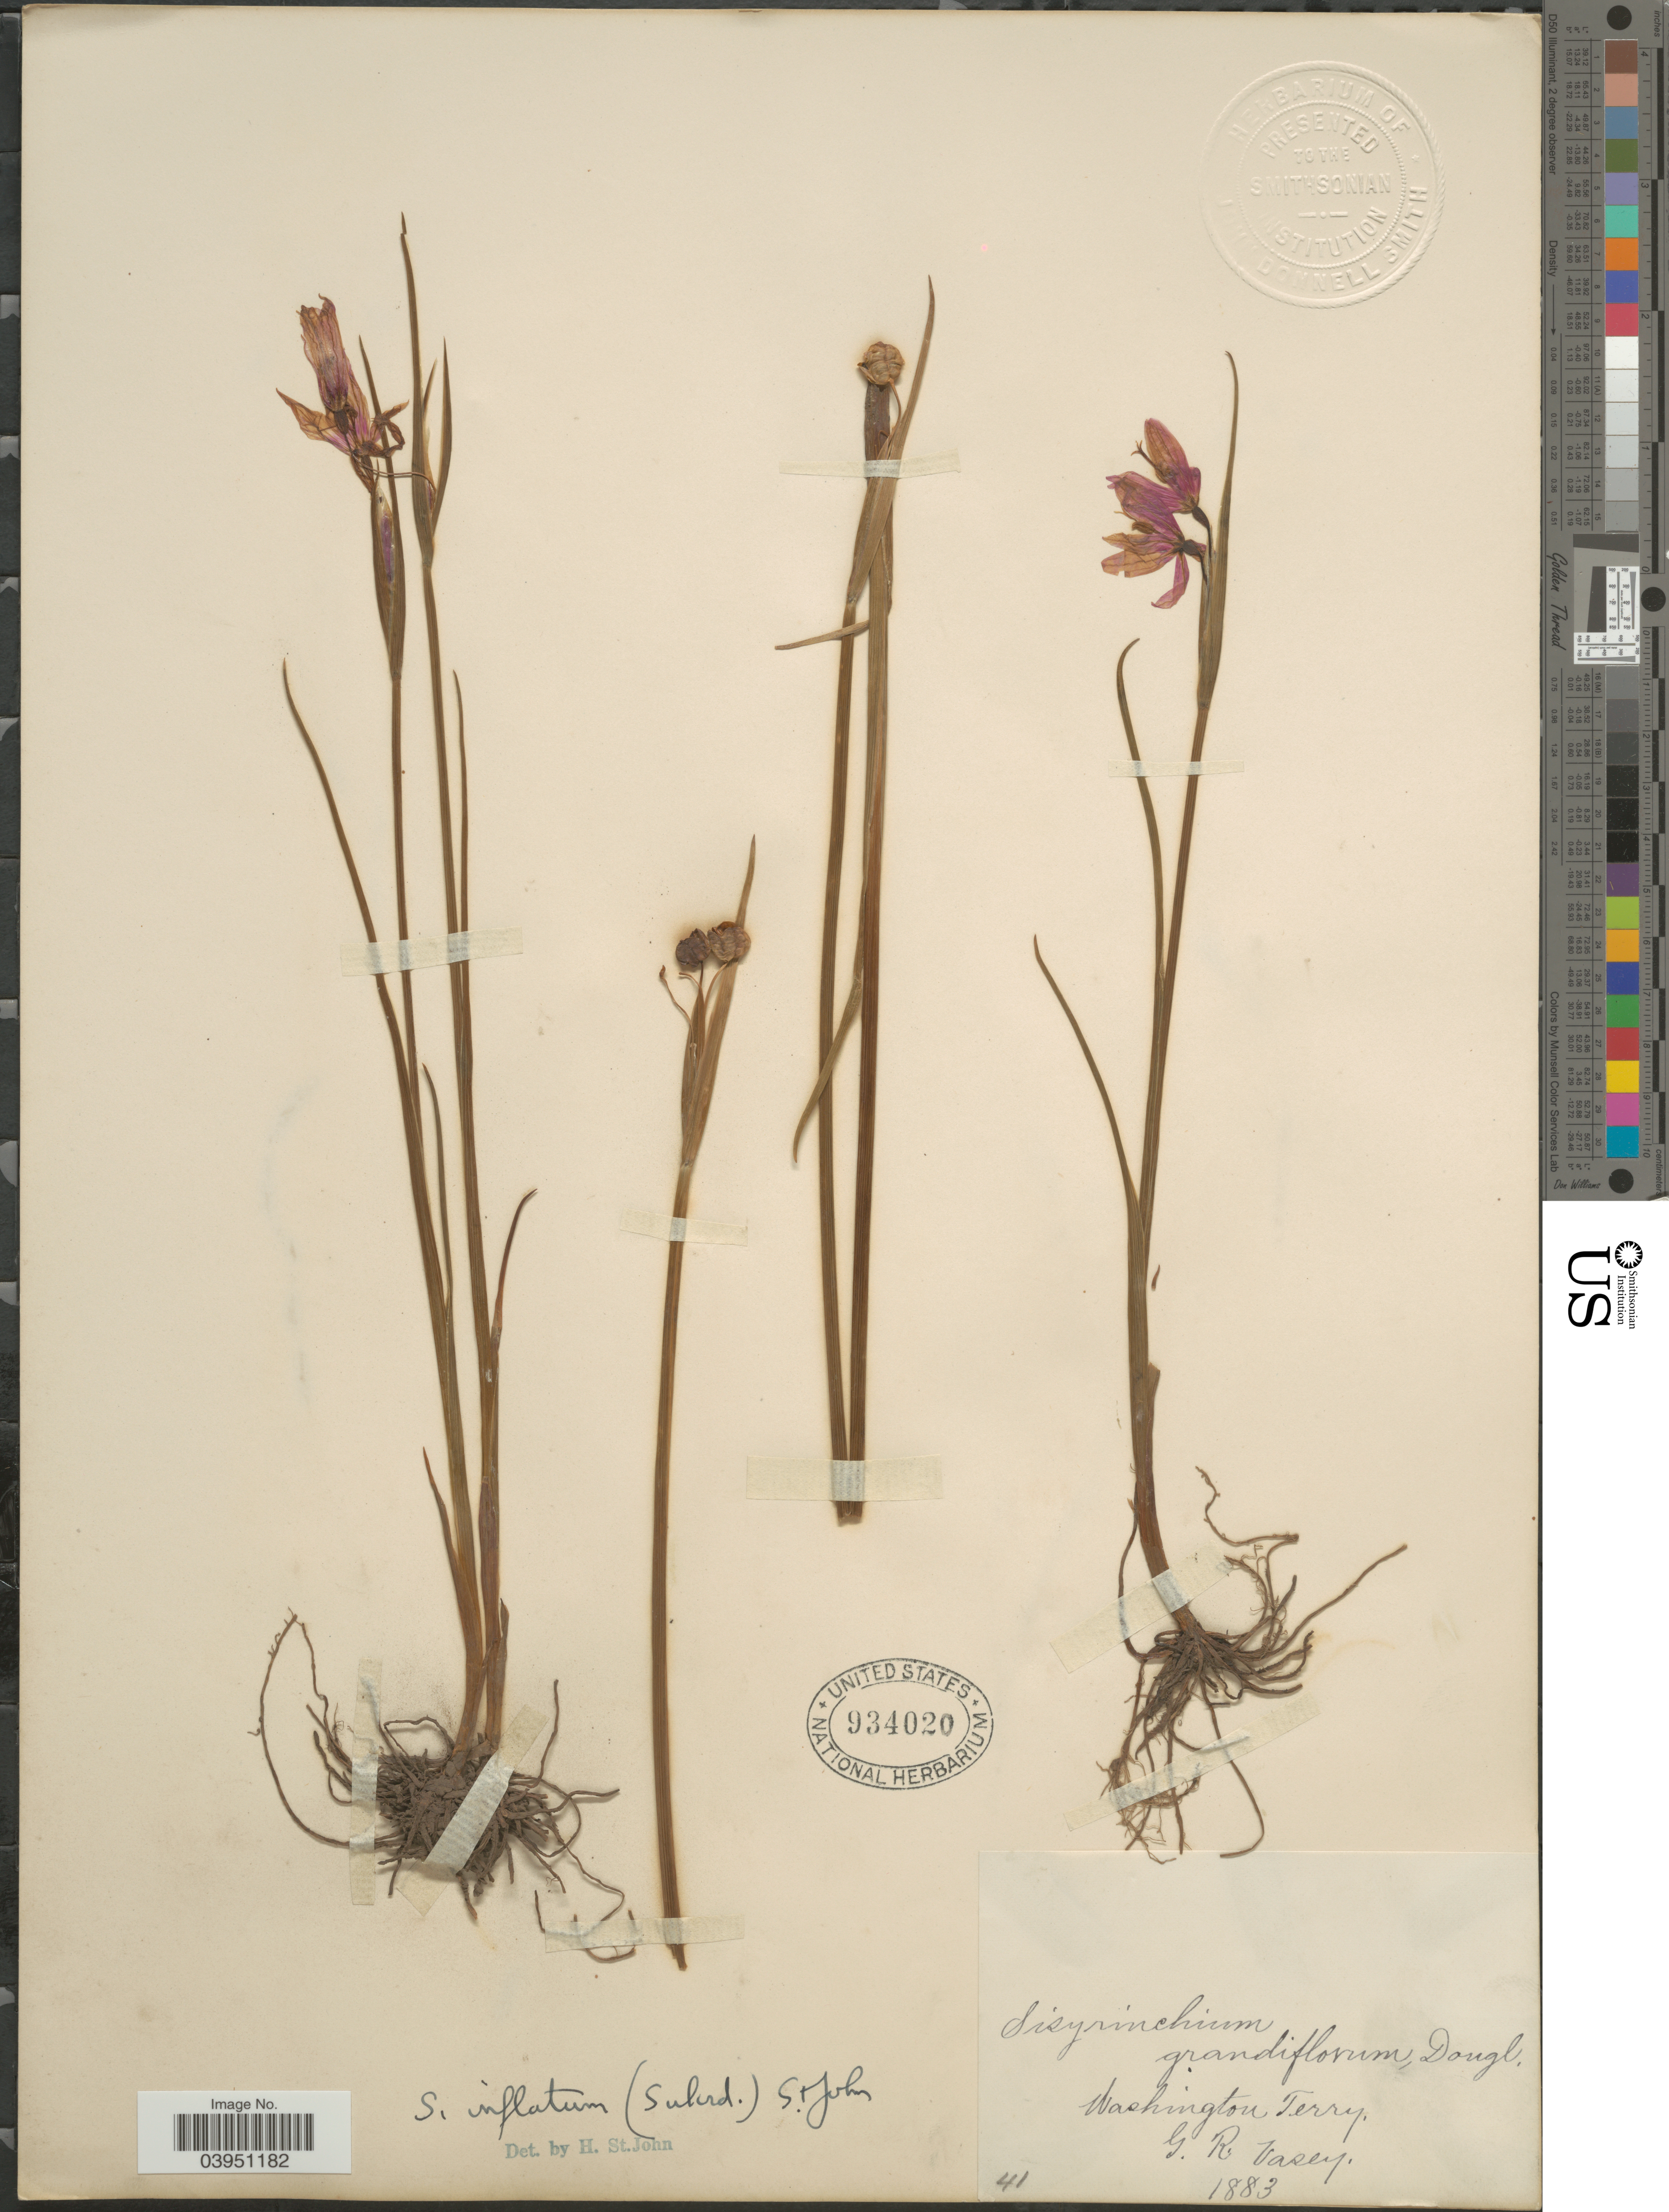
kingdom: Plantae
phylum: Tracheophyta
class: Liliopsida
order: Asparagales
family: Iridaceae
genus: Sisyrinchium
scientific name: Sisyrinchium inflatum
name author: (Suksd.) H. St. John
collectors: G. R. Vasey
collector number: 41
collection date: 1883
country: United States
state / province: Washington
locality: Washington Terry.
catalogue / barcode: US 934020